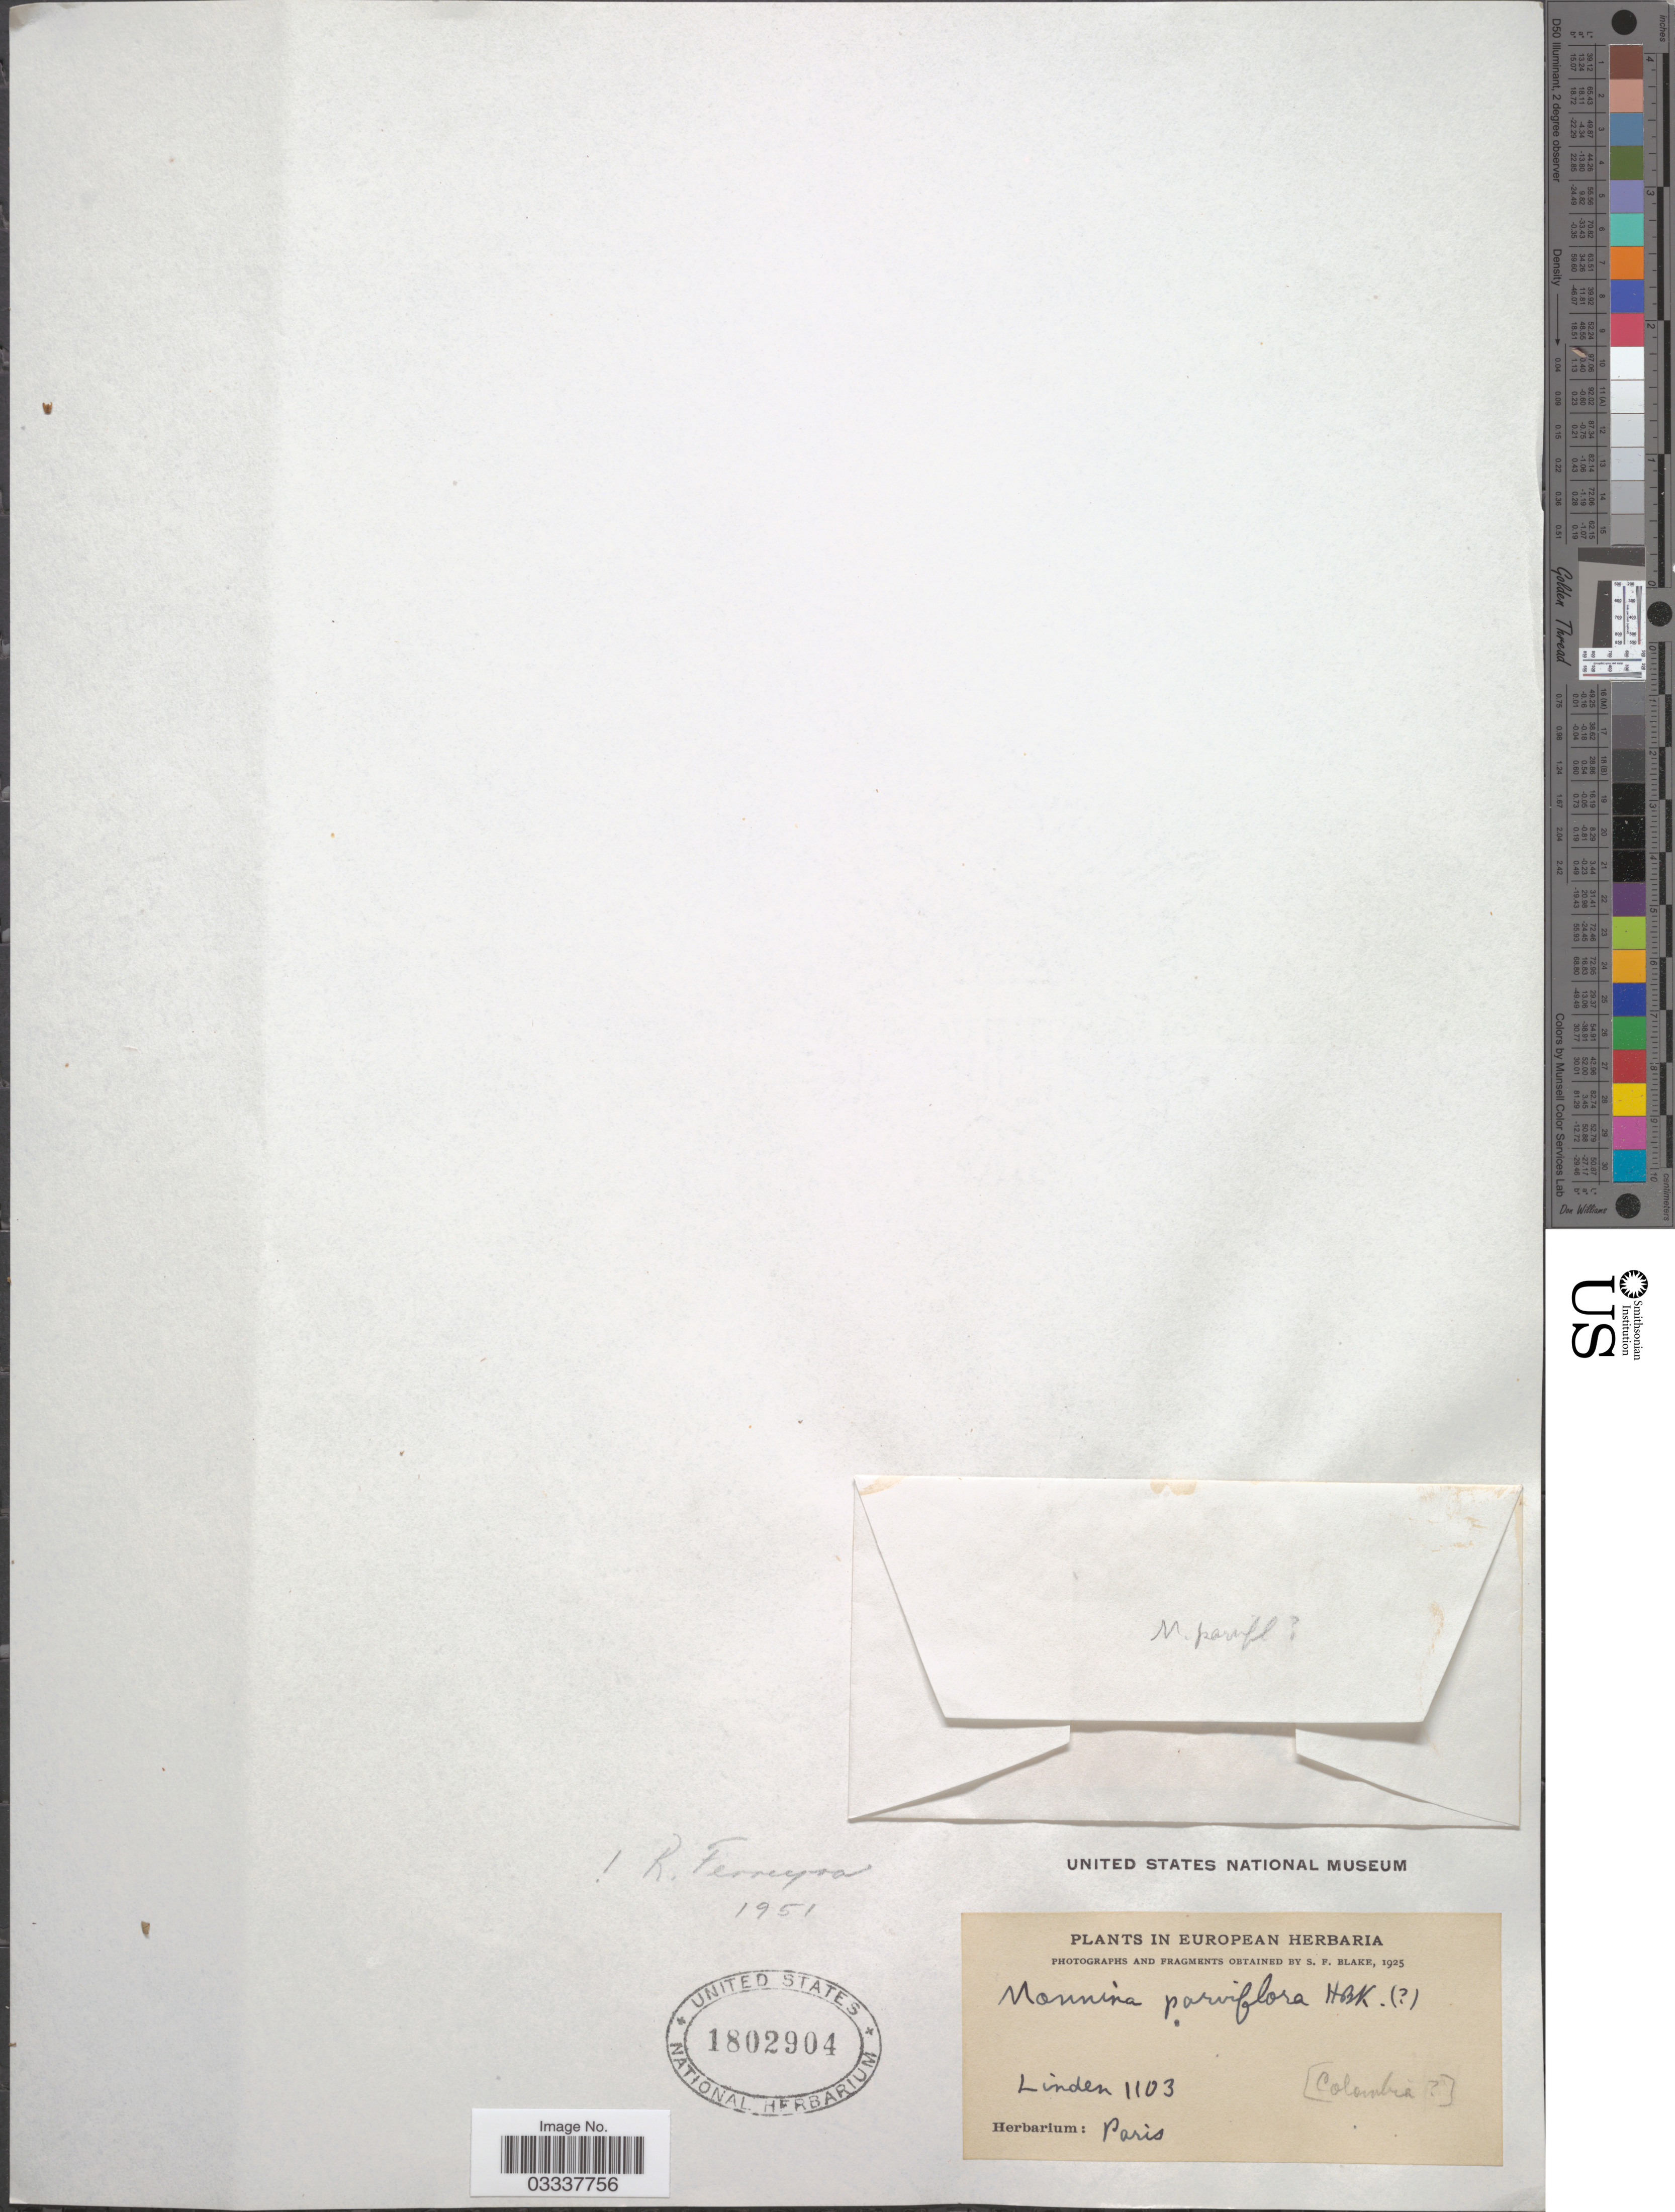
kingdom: Plantae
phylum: Tracheophyta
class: Magnoliopsida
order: Fabales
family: Polygalaceae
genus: Monnina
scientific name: Monnina parvifolia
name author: Ferreyra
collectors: -- Linden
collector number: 1103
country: Colombia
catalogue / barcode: US 1802904